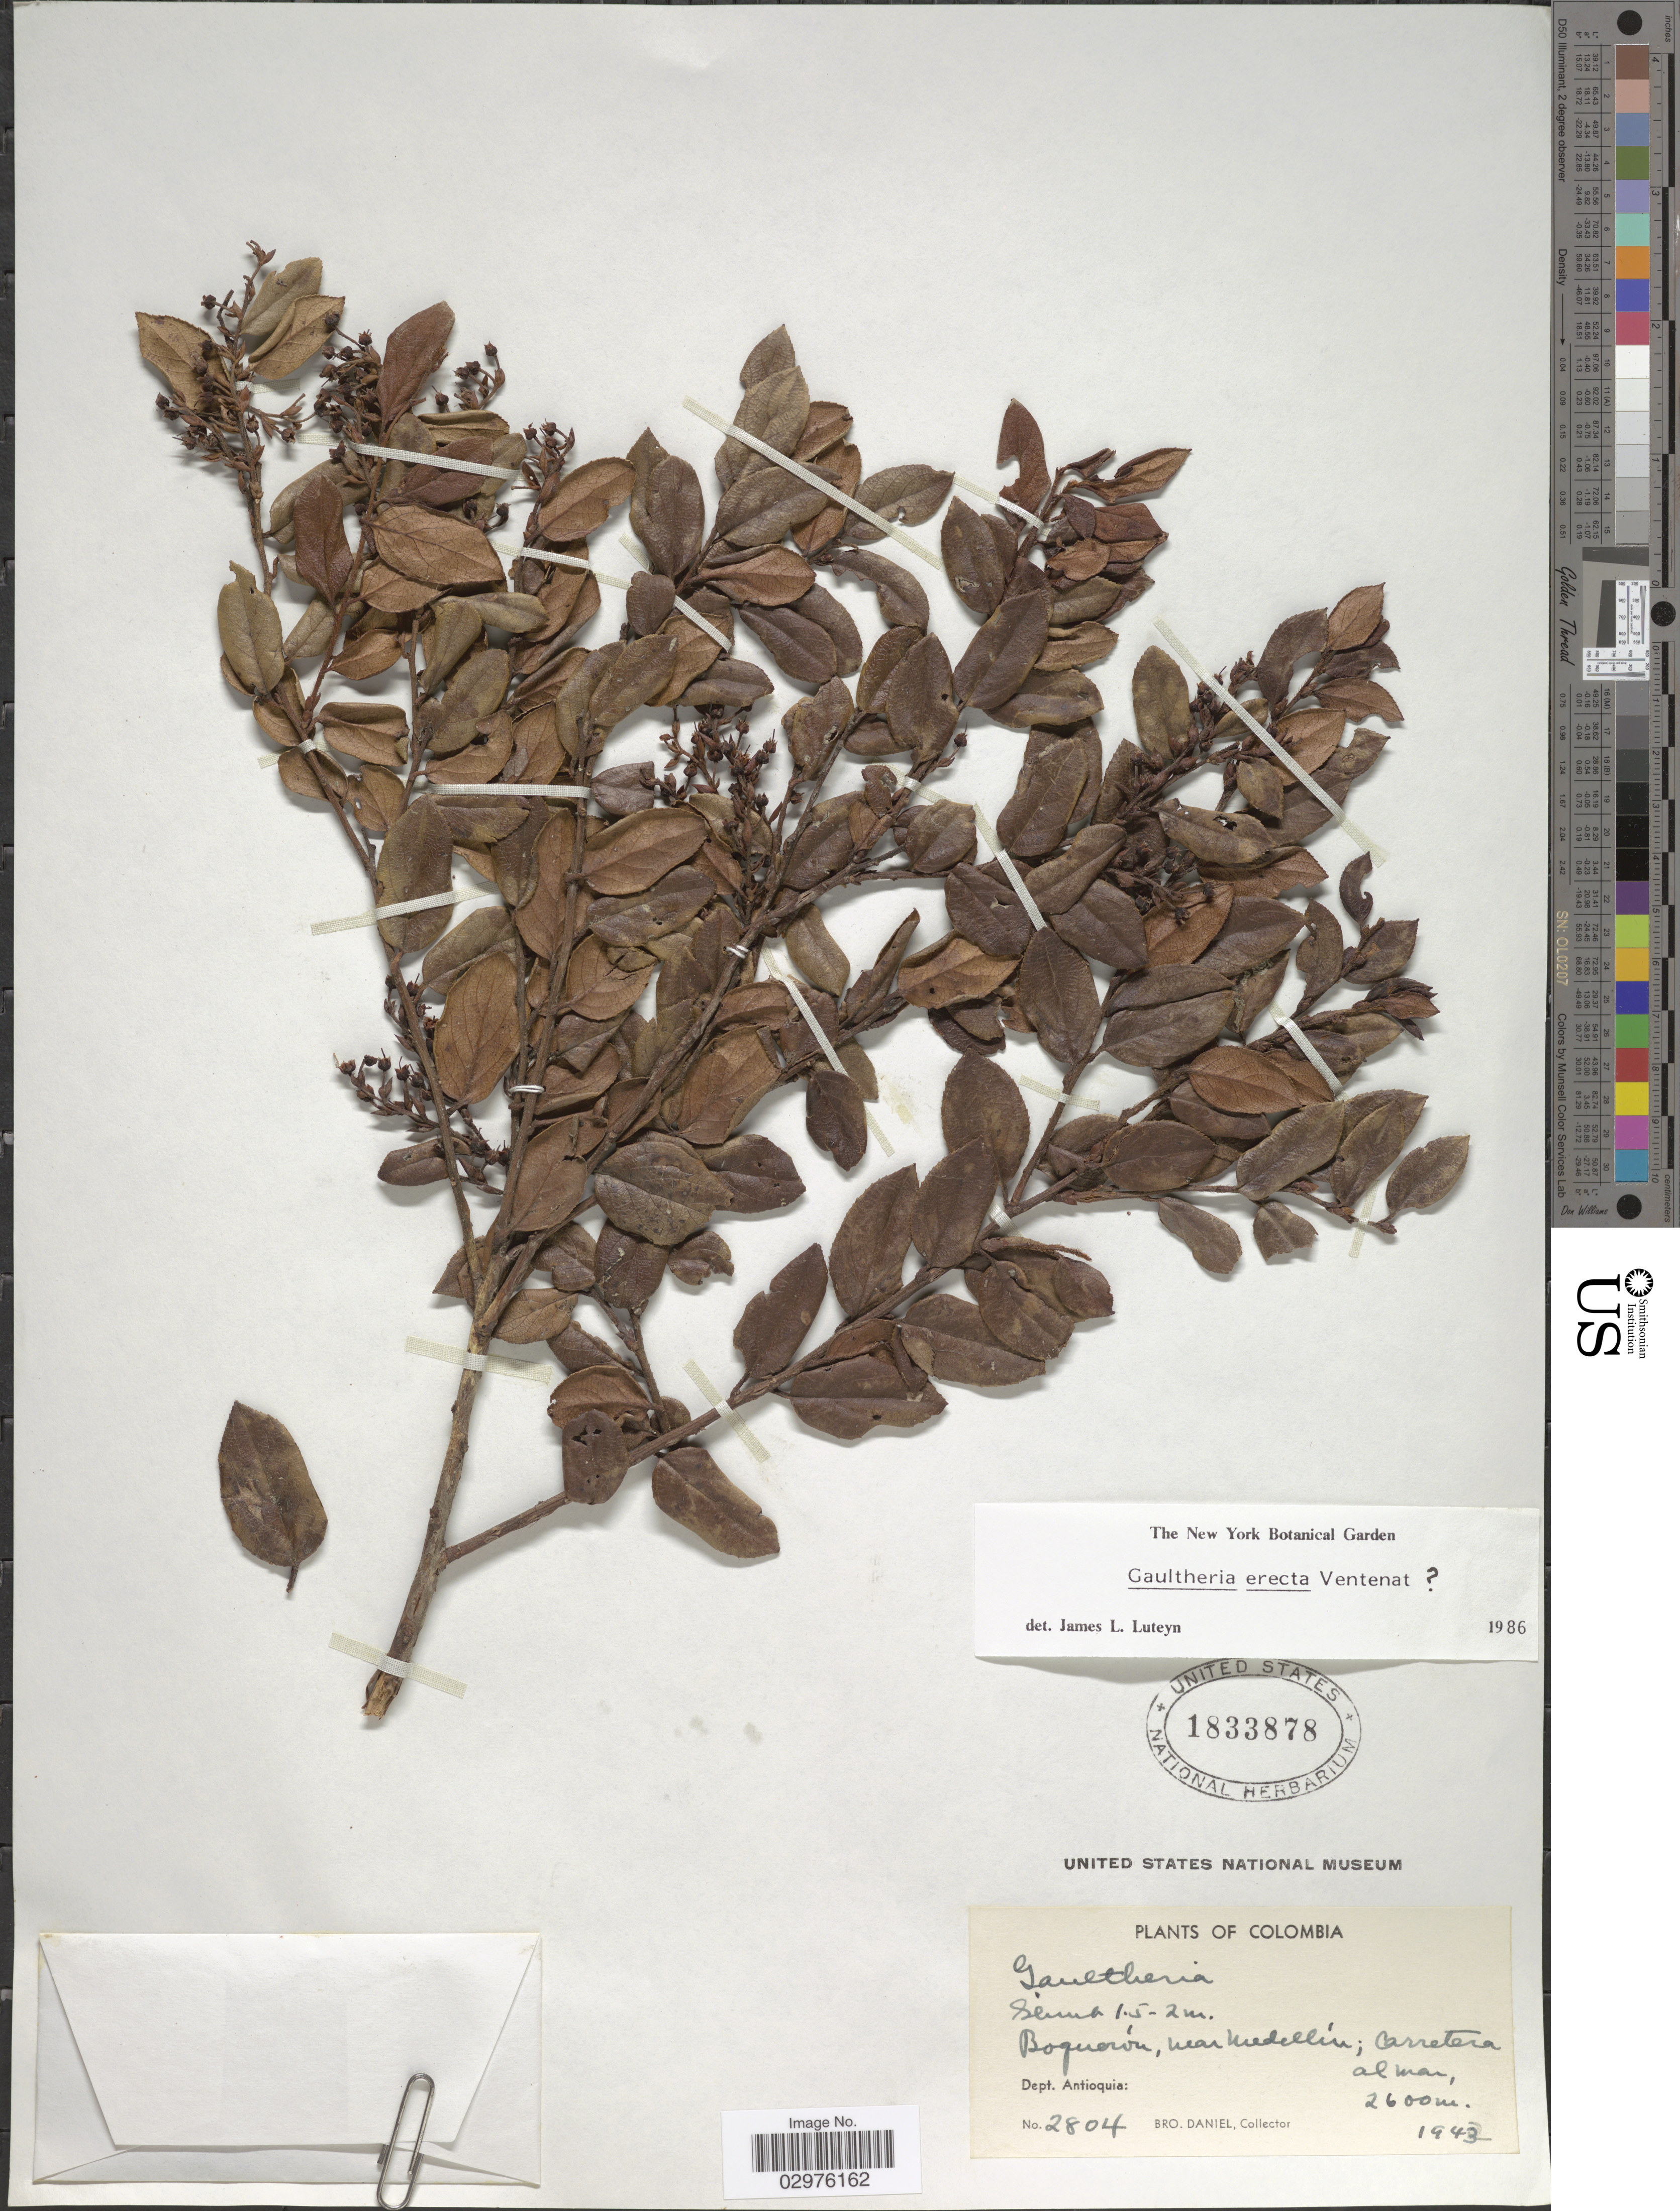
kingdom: Plantae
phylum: Tracheophyta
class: Magnoliopsida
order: Ericales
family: Ericaceae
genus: Gaultheria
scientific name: Gaultheria erecta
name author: Vent.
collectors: Bro. Daniel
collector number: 2804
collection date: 1943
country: Colombia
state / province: Antioquia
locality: Boquerón, near Medellín; Carretera al mar. Dept. Antioquia.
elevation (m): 2600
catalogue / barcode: US 1833878